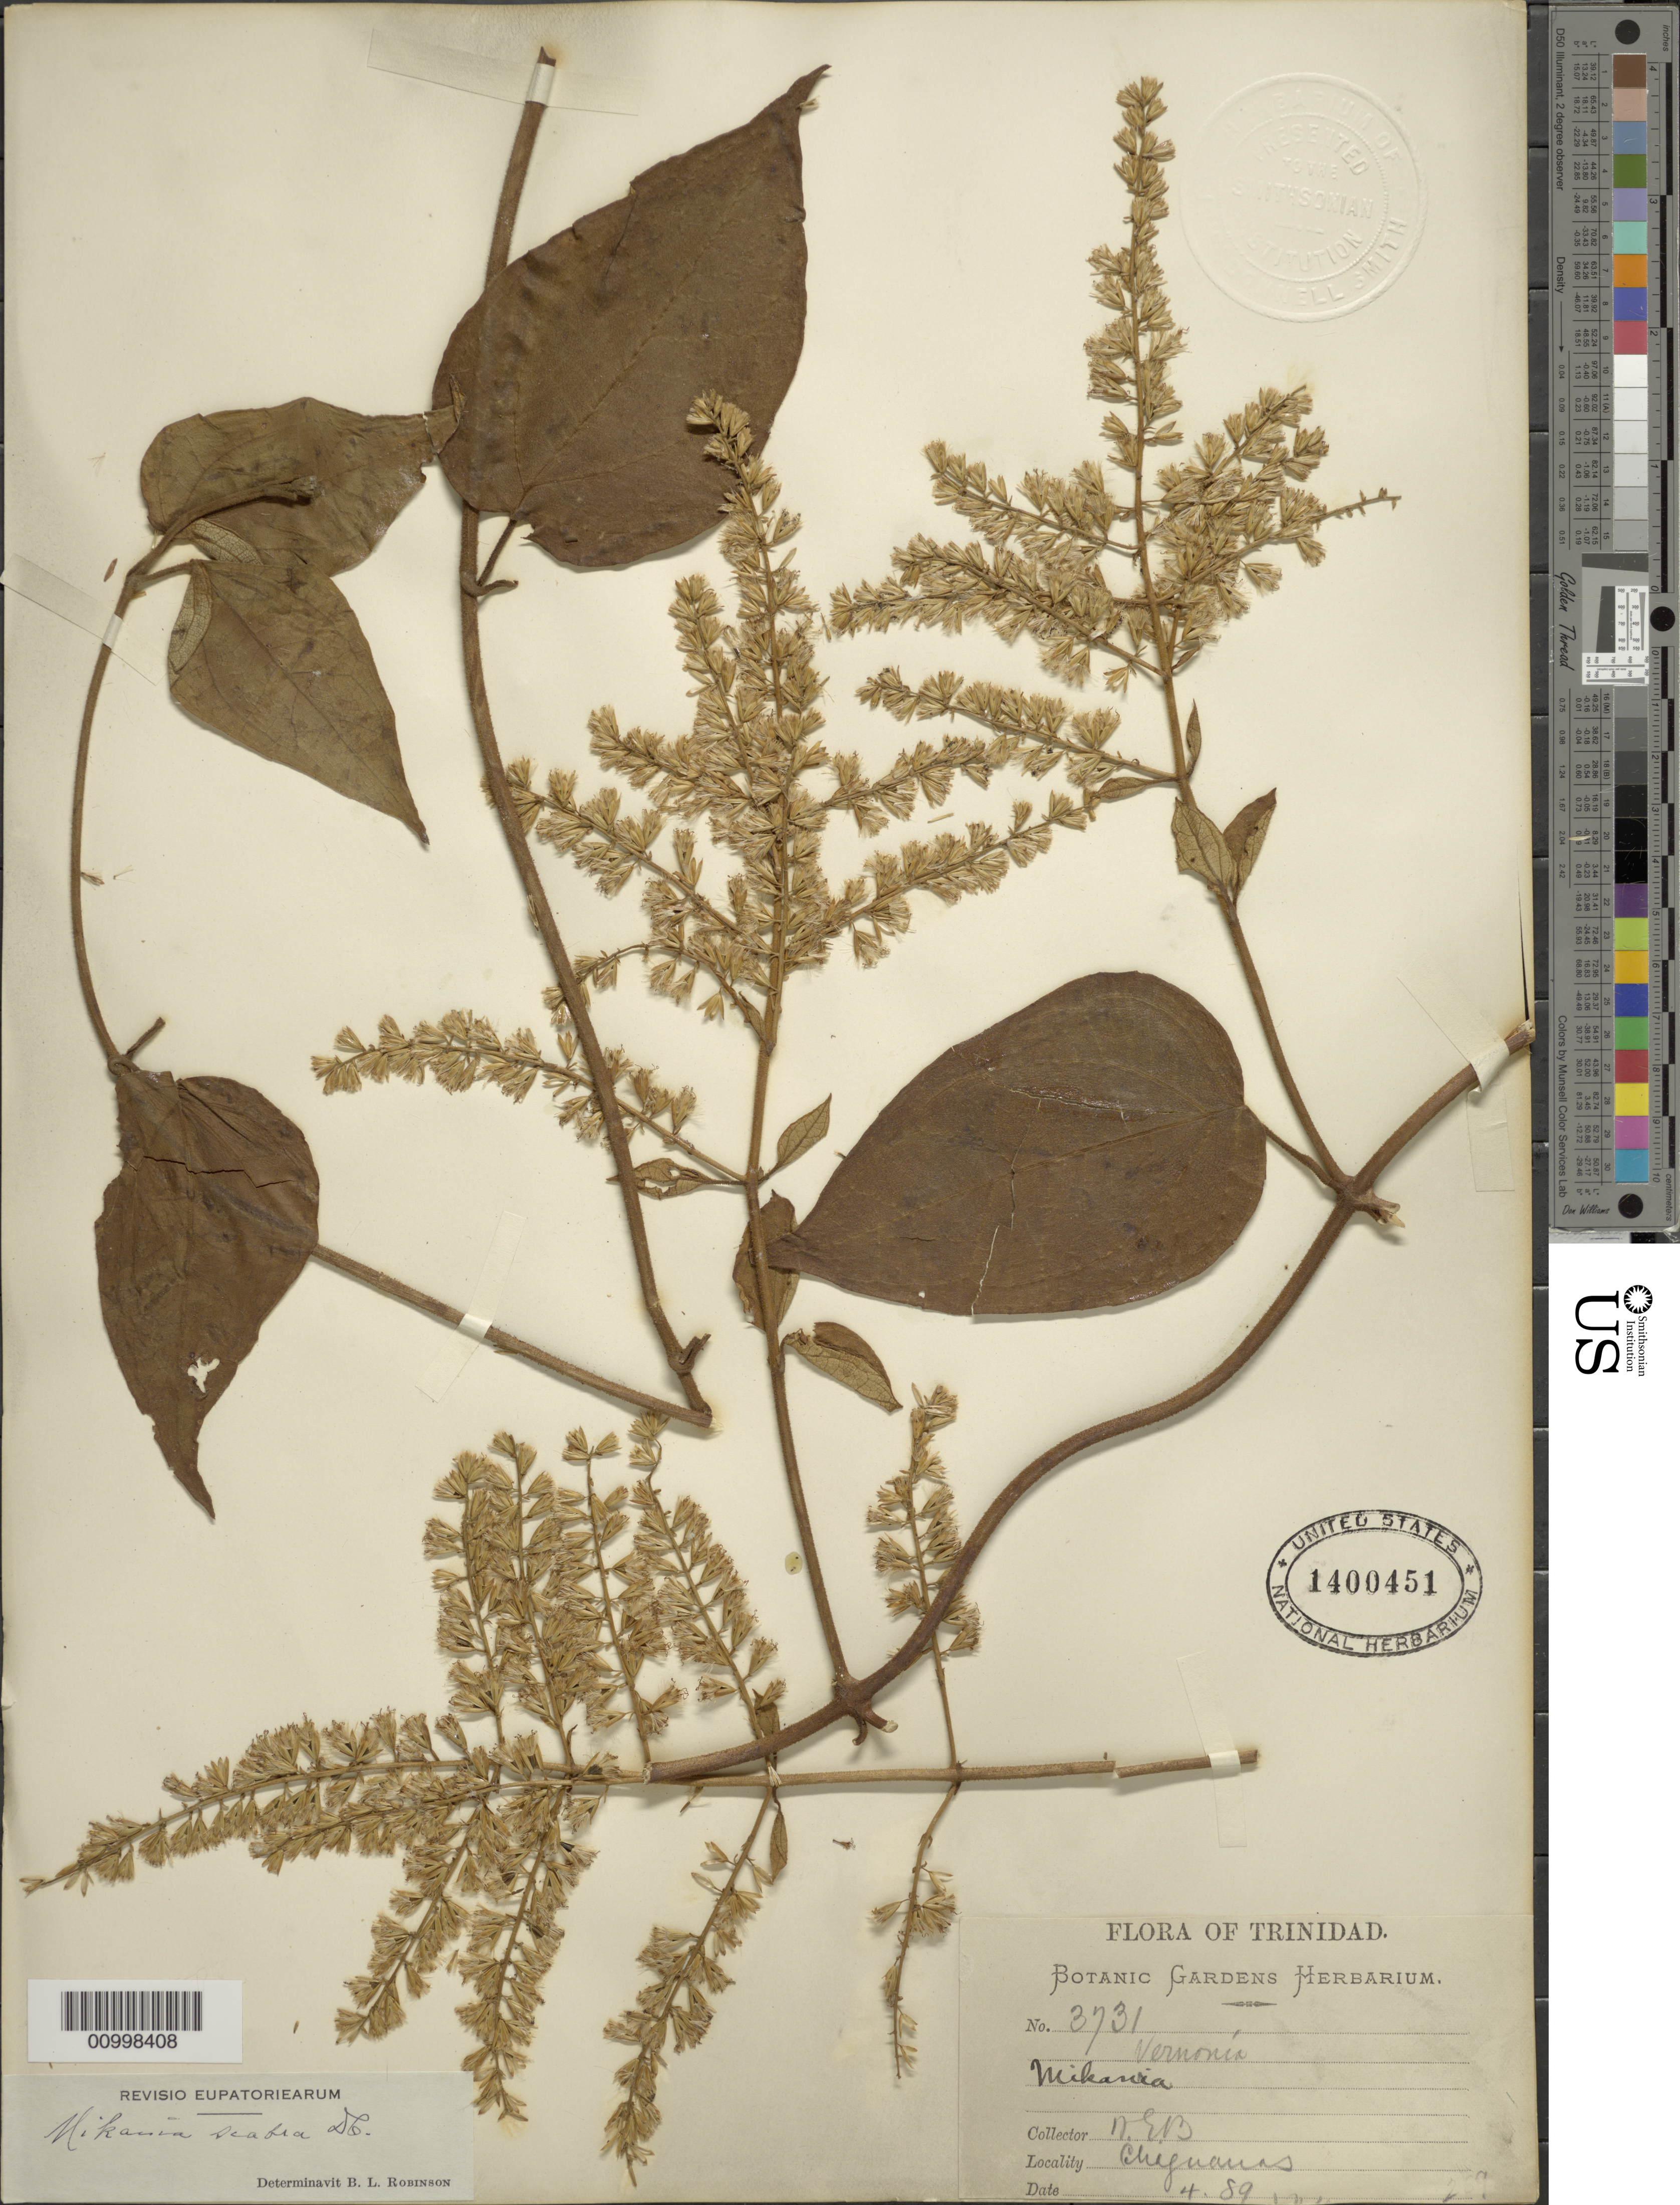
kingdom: Plantae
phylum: Tracheophyta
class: Magnoliopsida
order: Asterales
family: Asteraceae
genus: Mikania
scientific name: Mikania scabra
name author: DC.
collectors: Botanic Gardens Herbarium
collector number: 3731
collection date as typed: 01 Apr 1889 to 30 Apr 1889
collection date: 1889-04-01/1889-04-30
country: Trinidad and Tobago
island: Trinidad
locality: Chiguanas.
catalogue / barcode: US 1400451